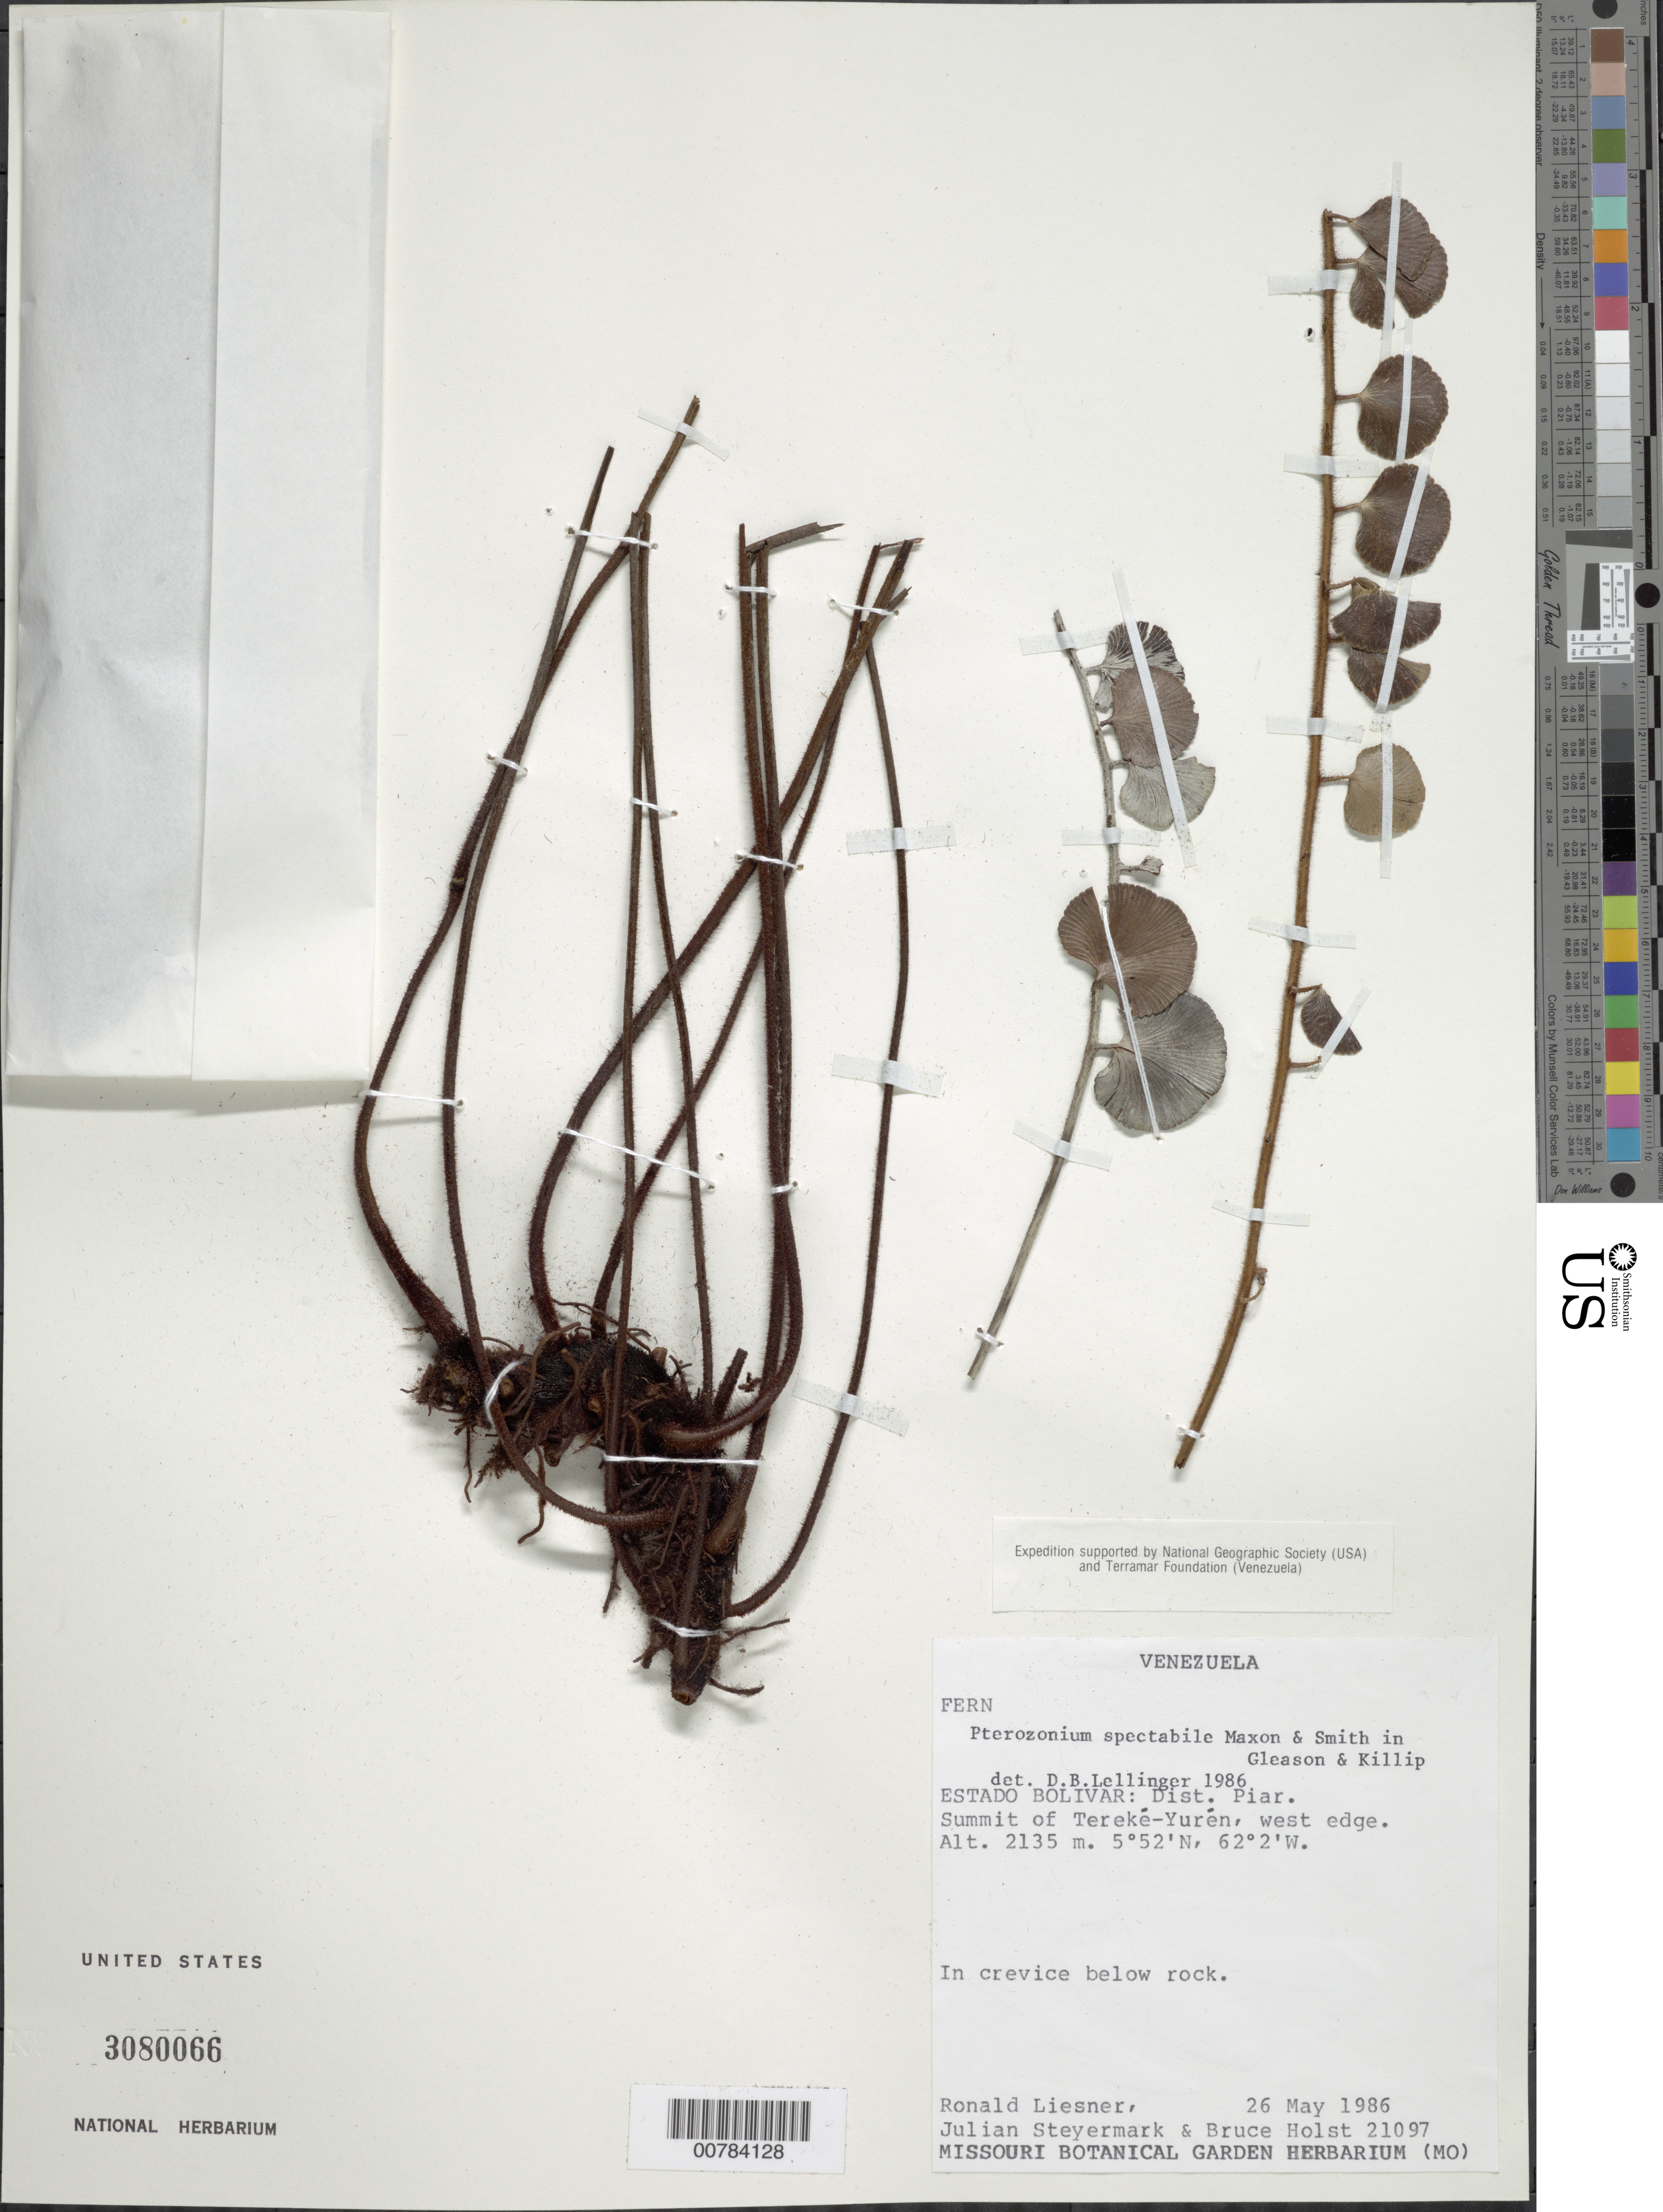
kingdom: Plantae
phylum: Tracheophyta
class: Polypodiopsida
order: Polypodiales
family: Pteridaceae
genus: Pterozonium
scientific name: Pterozonium spectabile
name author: Maxon & A.C. Sm.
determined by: Lellinger, David B., (BOT), Smithsonian Institution - National Museum of Natural History (UNITED STATES)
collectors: R. L. Liesner, J. Steyermark & B. Holst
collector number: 21097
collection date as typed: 26-May-86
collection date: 1986-05-26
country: Venezuela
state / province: Bolívar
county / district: Piar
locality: Tereké-Yurén summit, west edge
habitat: Crevice below rock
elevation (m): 2135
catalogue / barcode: US 3080066